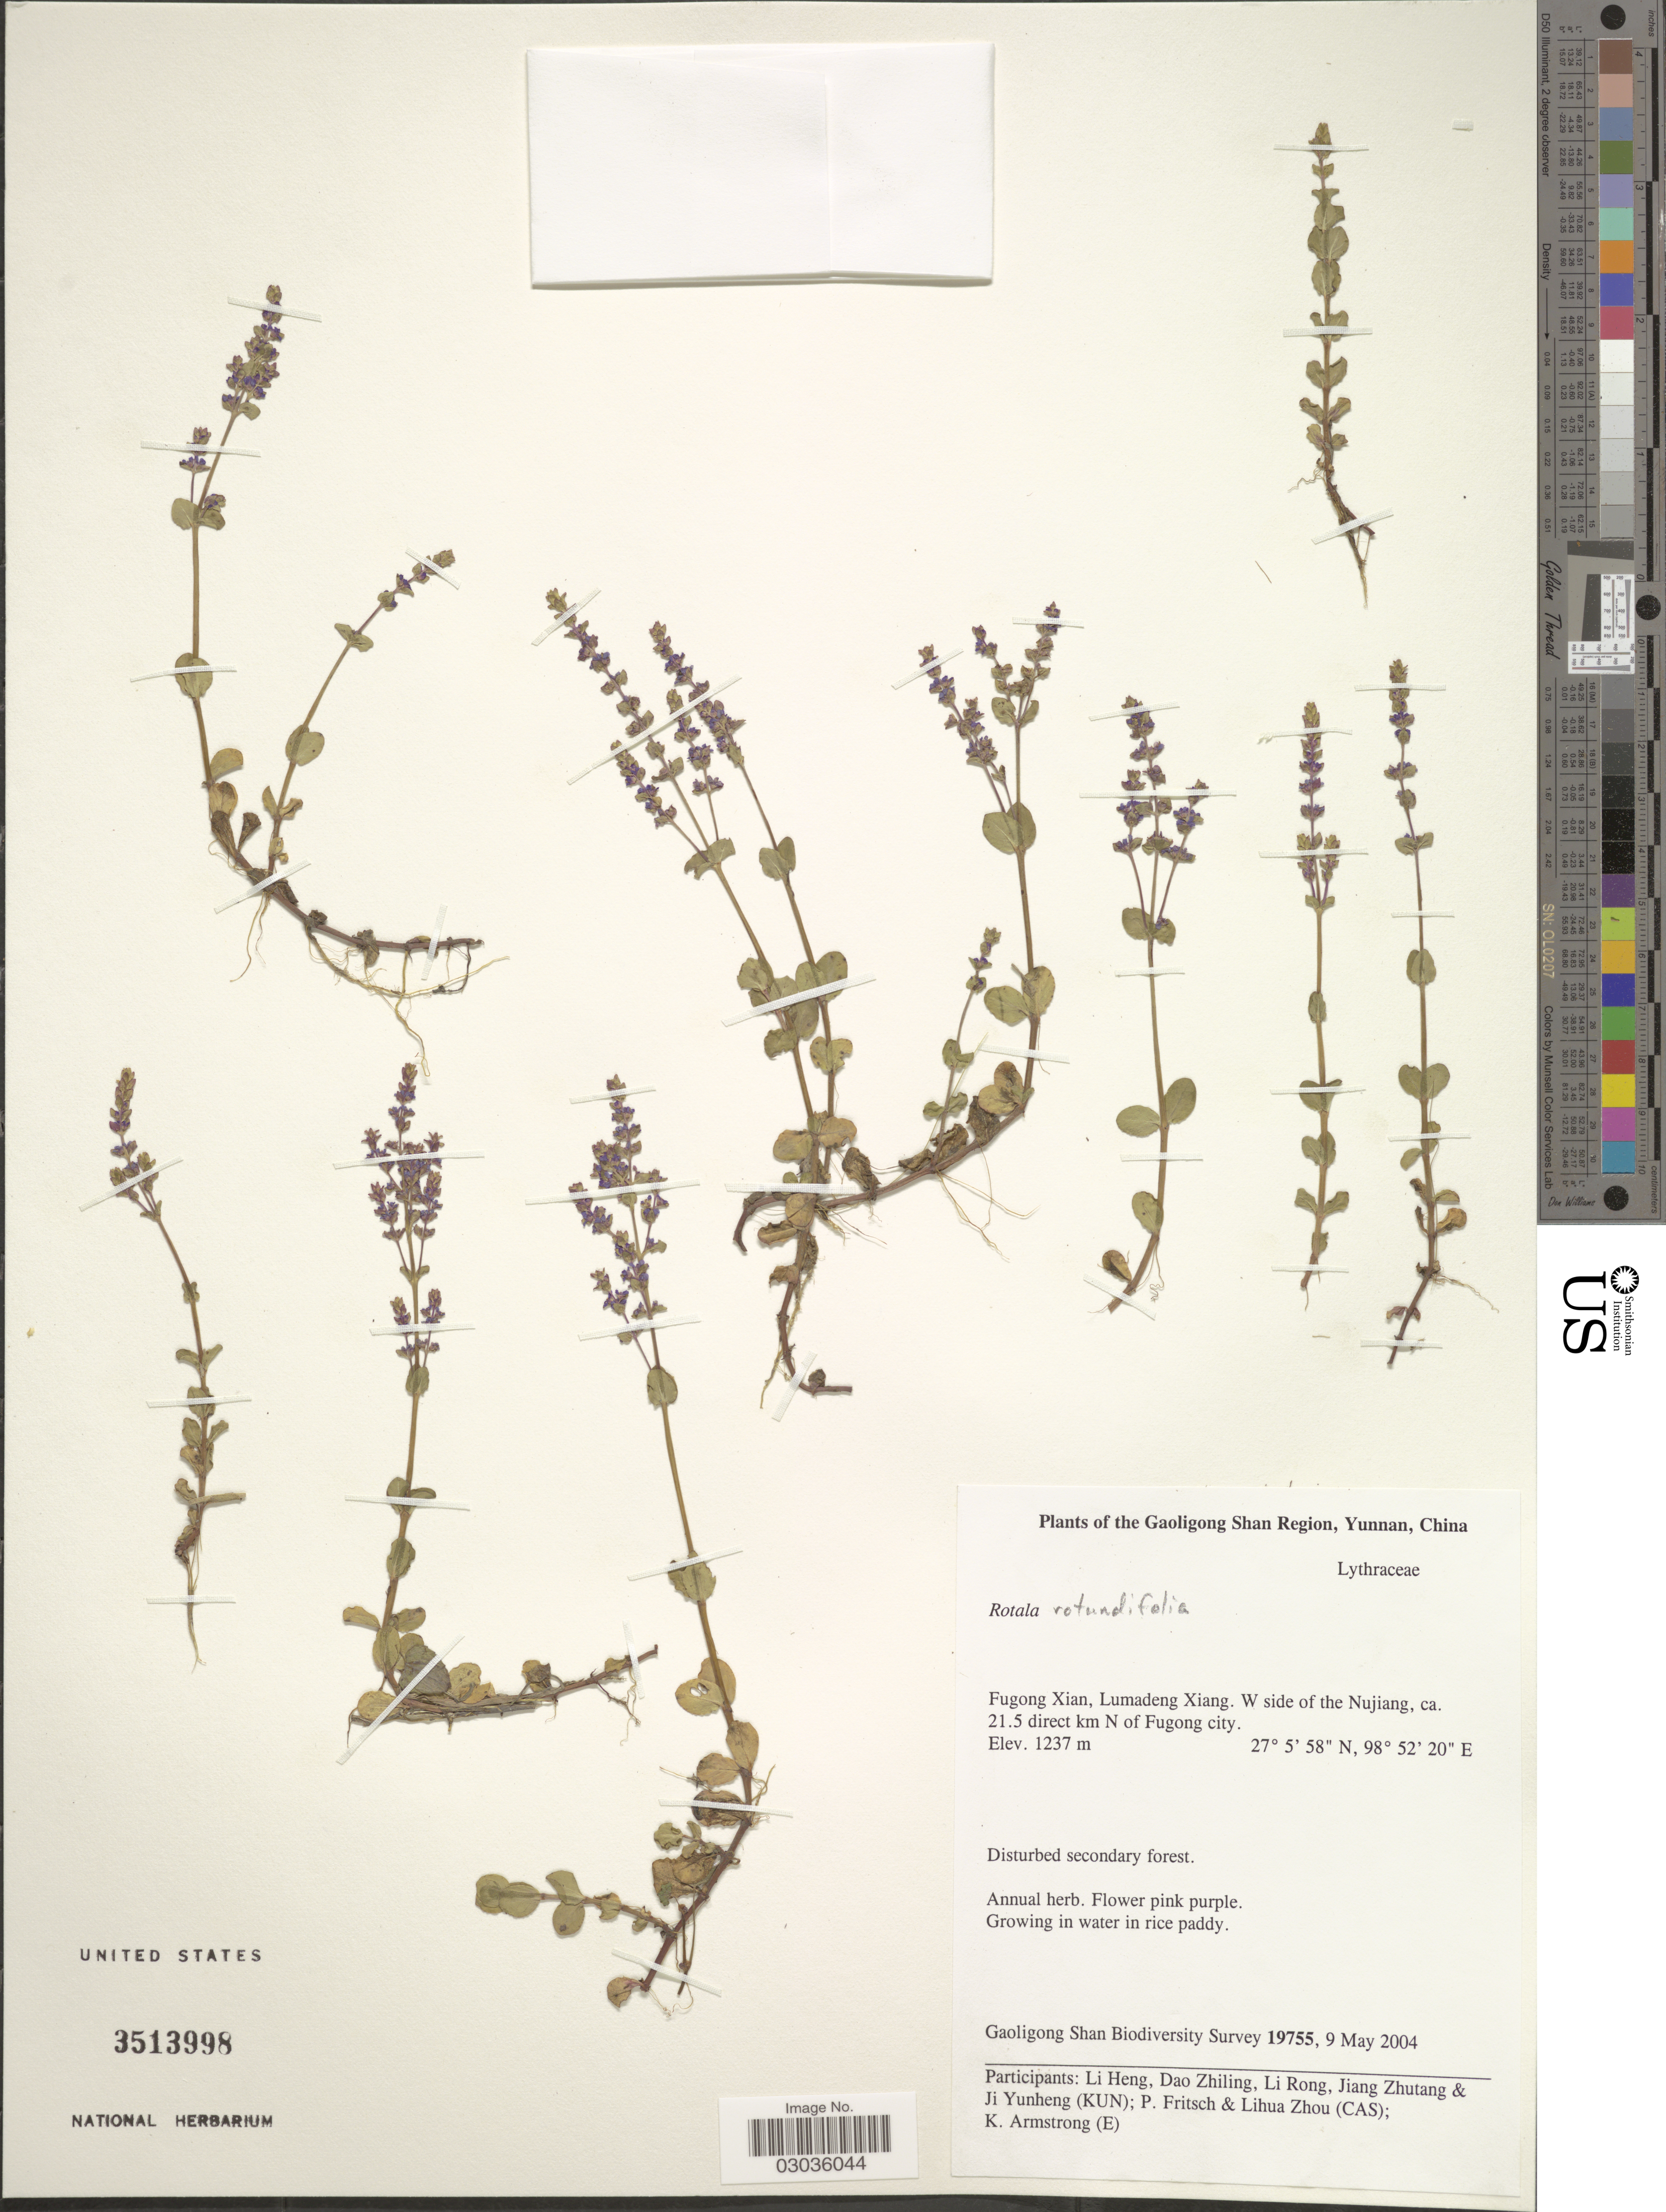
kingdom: Plantae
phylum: Tracheophyta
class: Magnoliopsida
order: Myrtales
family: Lythraceae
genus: Rotala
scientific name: Rotala rotundifolia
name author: (Buch.-Ham. & Roxb.) Koehne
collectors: Gaoligong Shan Biodiversity Survey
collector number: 19755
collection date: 2004-05-09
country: China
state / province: Yunnan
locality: Gaoligong Shan Region, Fugong Xian, Lumadeng Xiang. W side of the Nujiang, ca. 21.5 direct km N of Fugong city.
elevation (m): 1237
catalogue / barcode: US 3513998